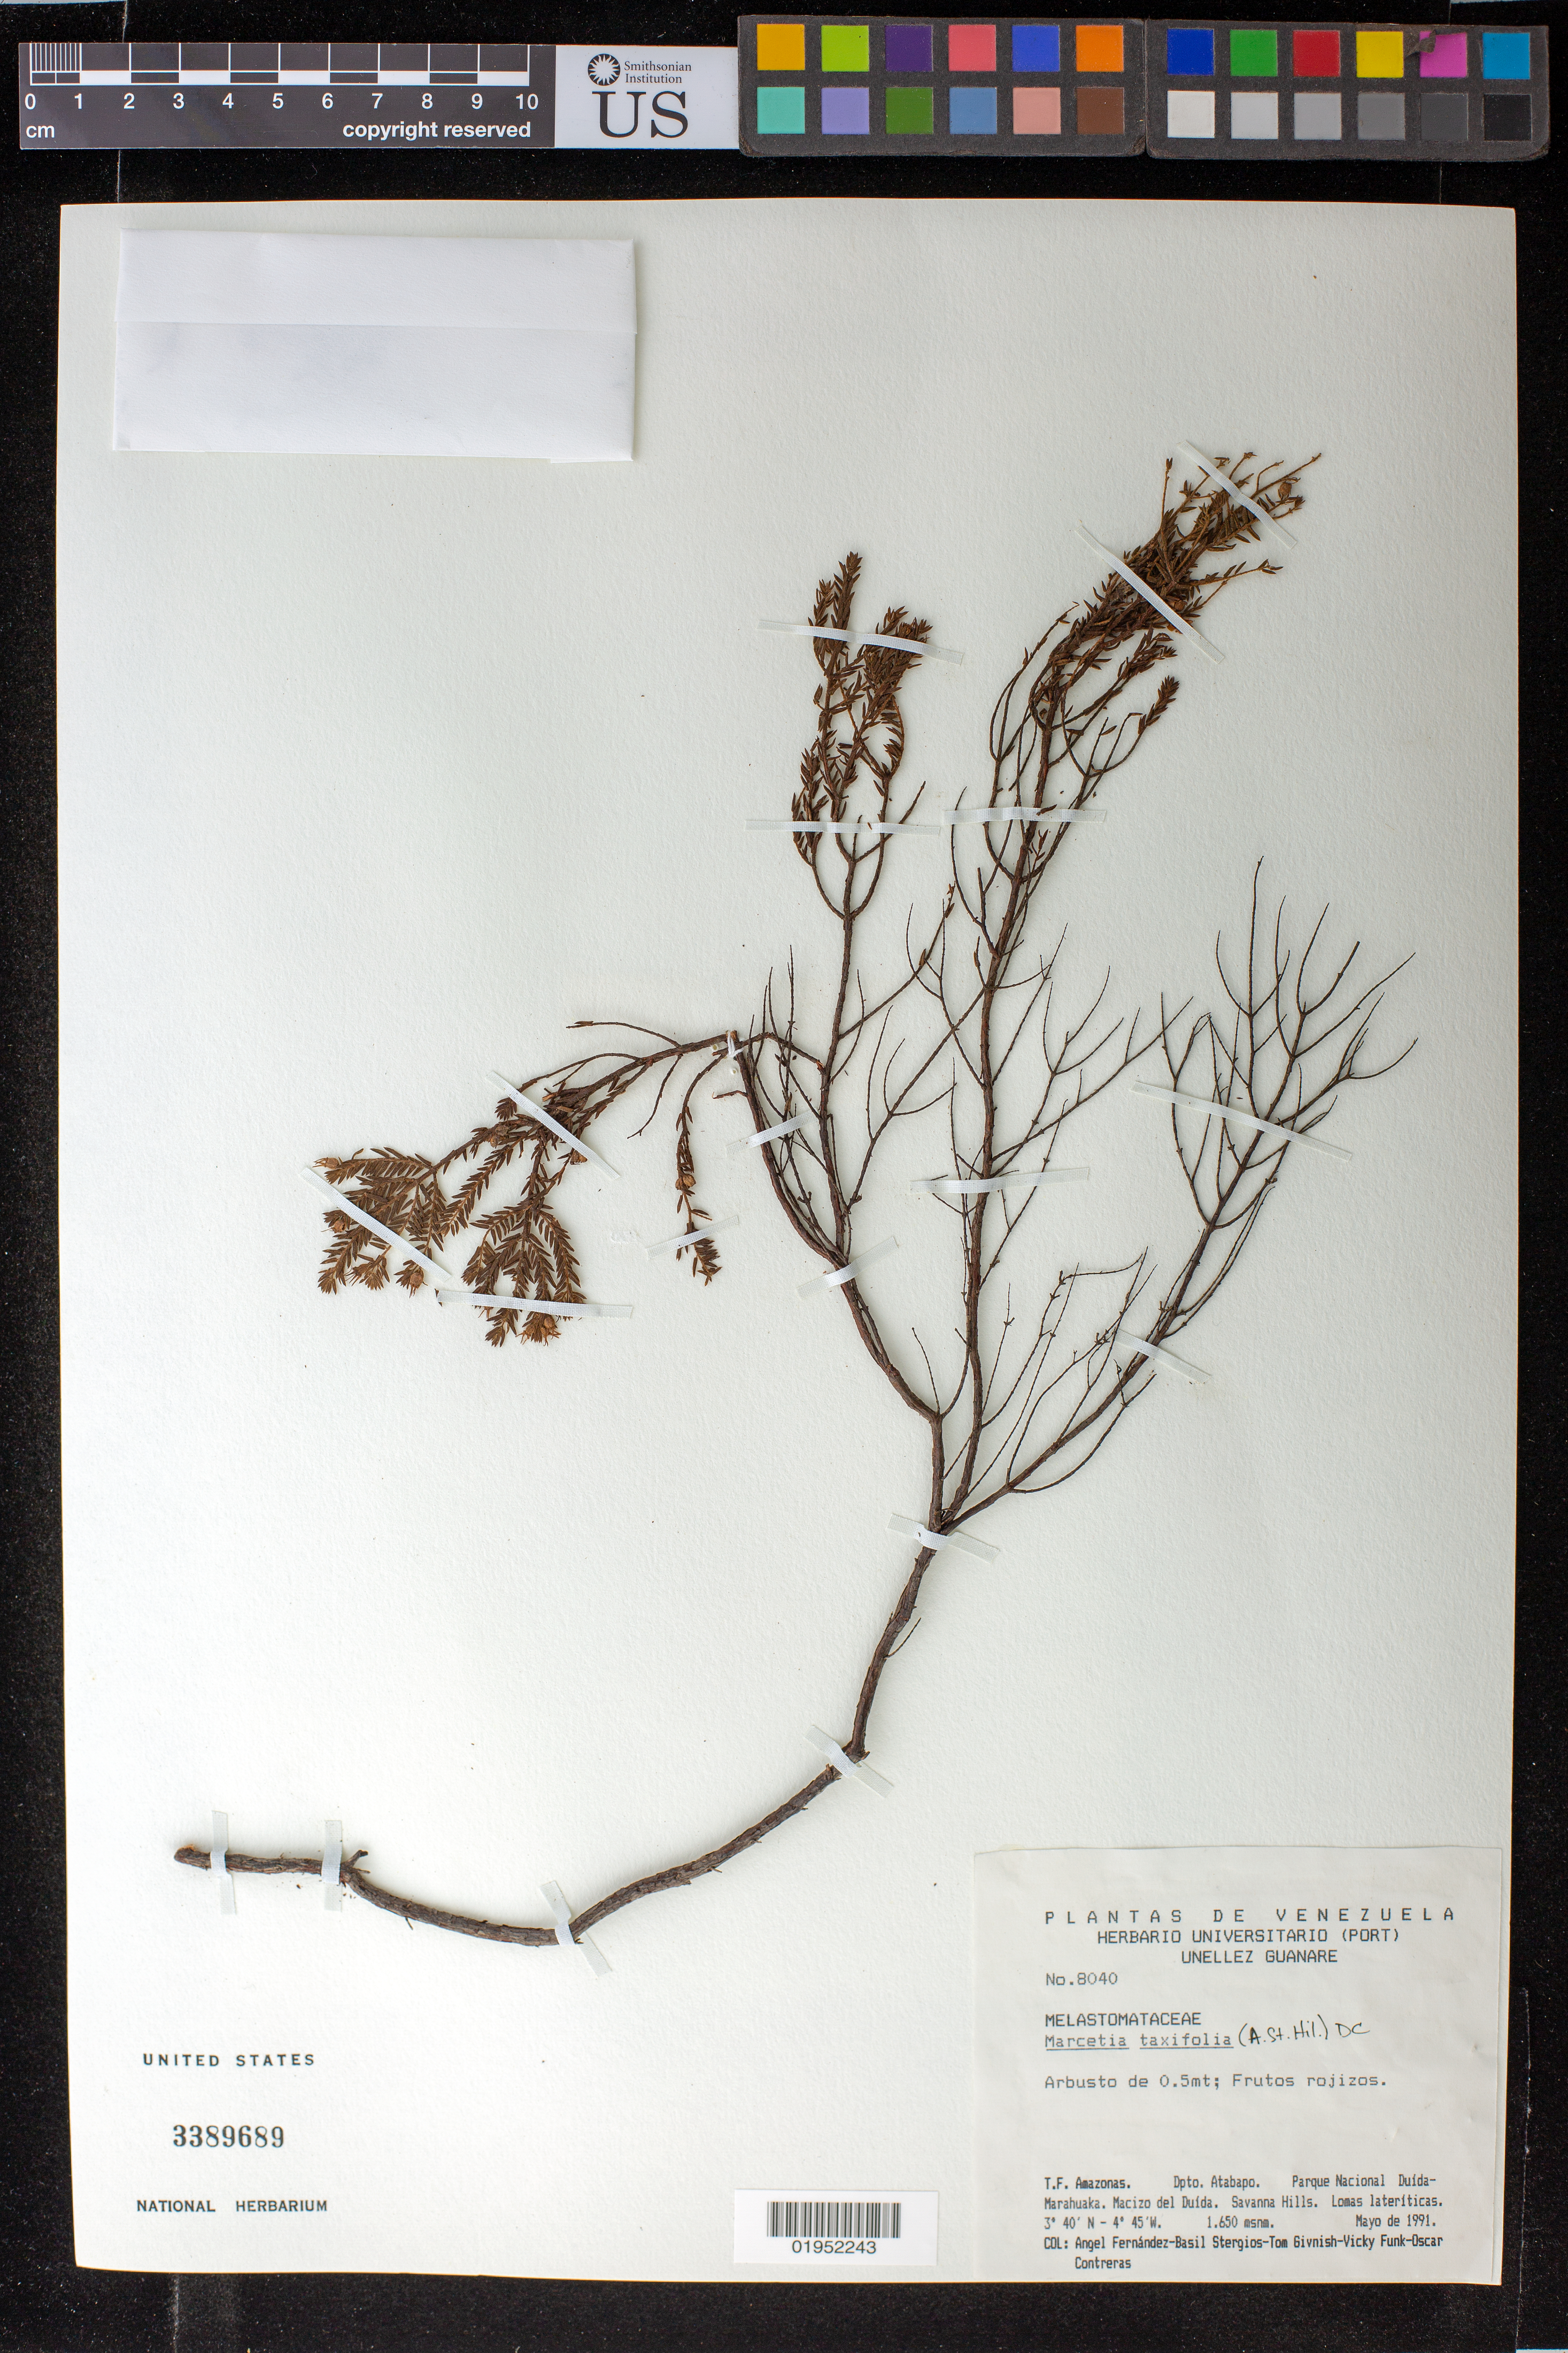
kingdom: Plantae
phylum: Tracheophyta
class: Magnoliopsida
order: Myrtales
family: Melastomataceae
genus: Marcetia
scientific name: Marcetia taxifolia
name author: (A. St.-Hil.) DC.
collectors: A. Fernández, B. G. Stergios, T. J. Givnish, V. Funk & O. Contreras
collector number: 8040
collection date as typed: Apr 1991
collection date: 1991-04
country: Venezuela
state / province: Amazonas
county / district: Atabapo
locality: Parque National Duida-Marahuaka, Macizo del Duida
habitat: Lomas lateriticas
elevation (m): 1650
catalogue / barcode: US 3389689